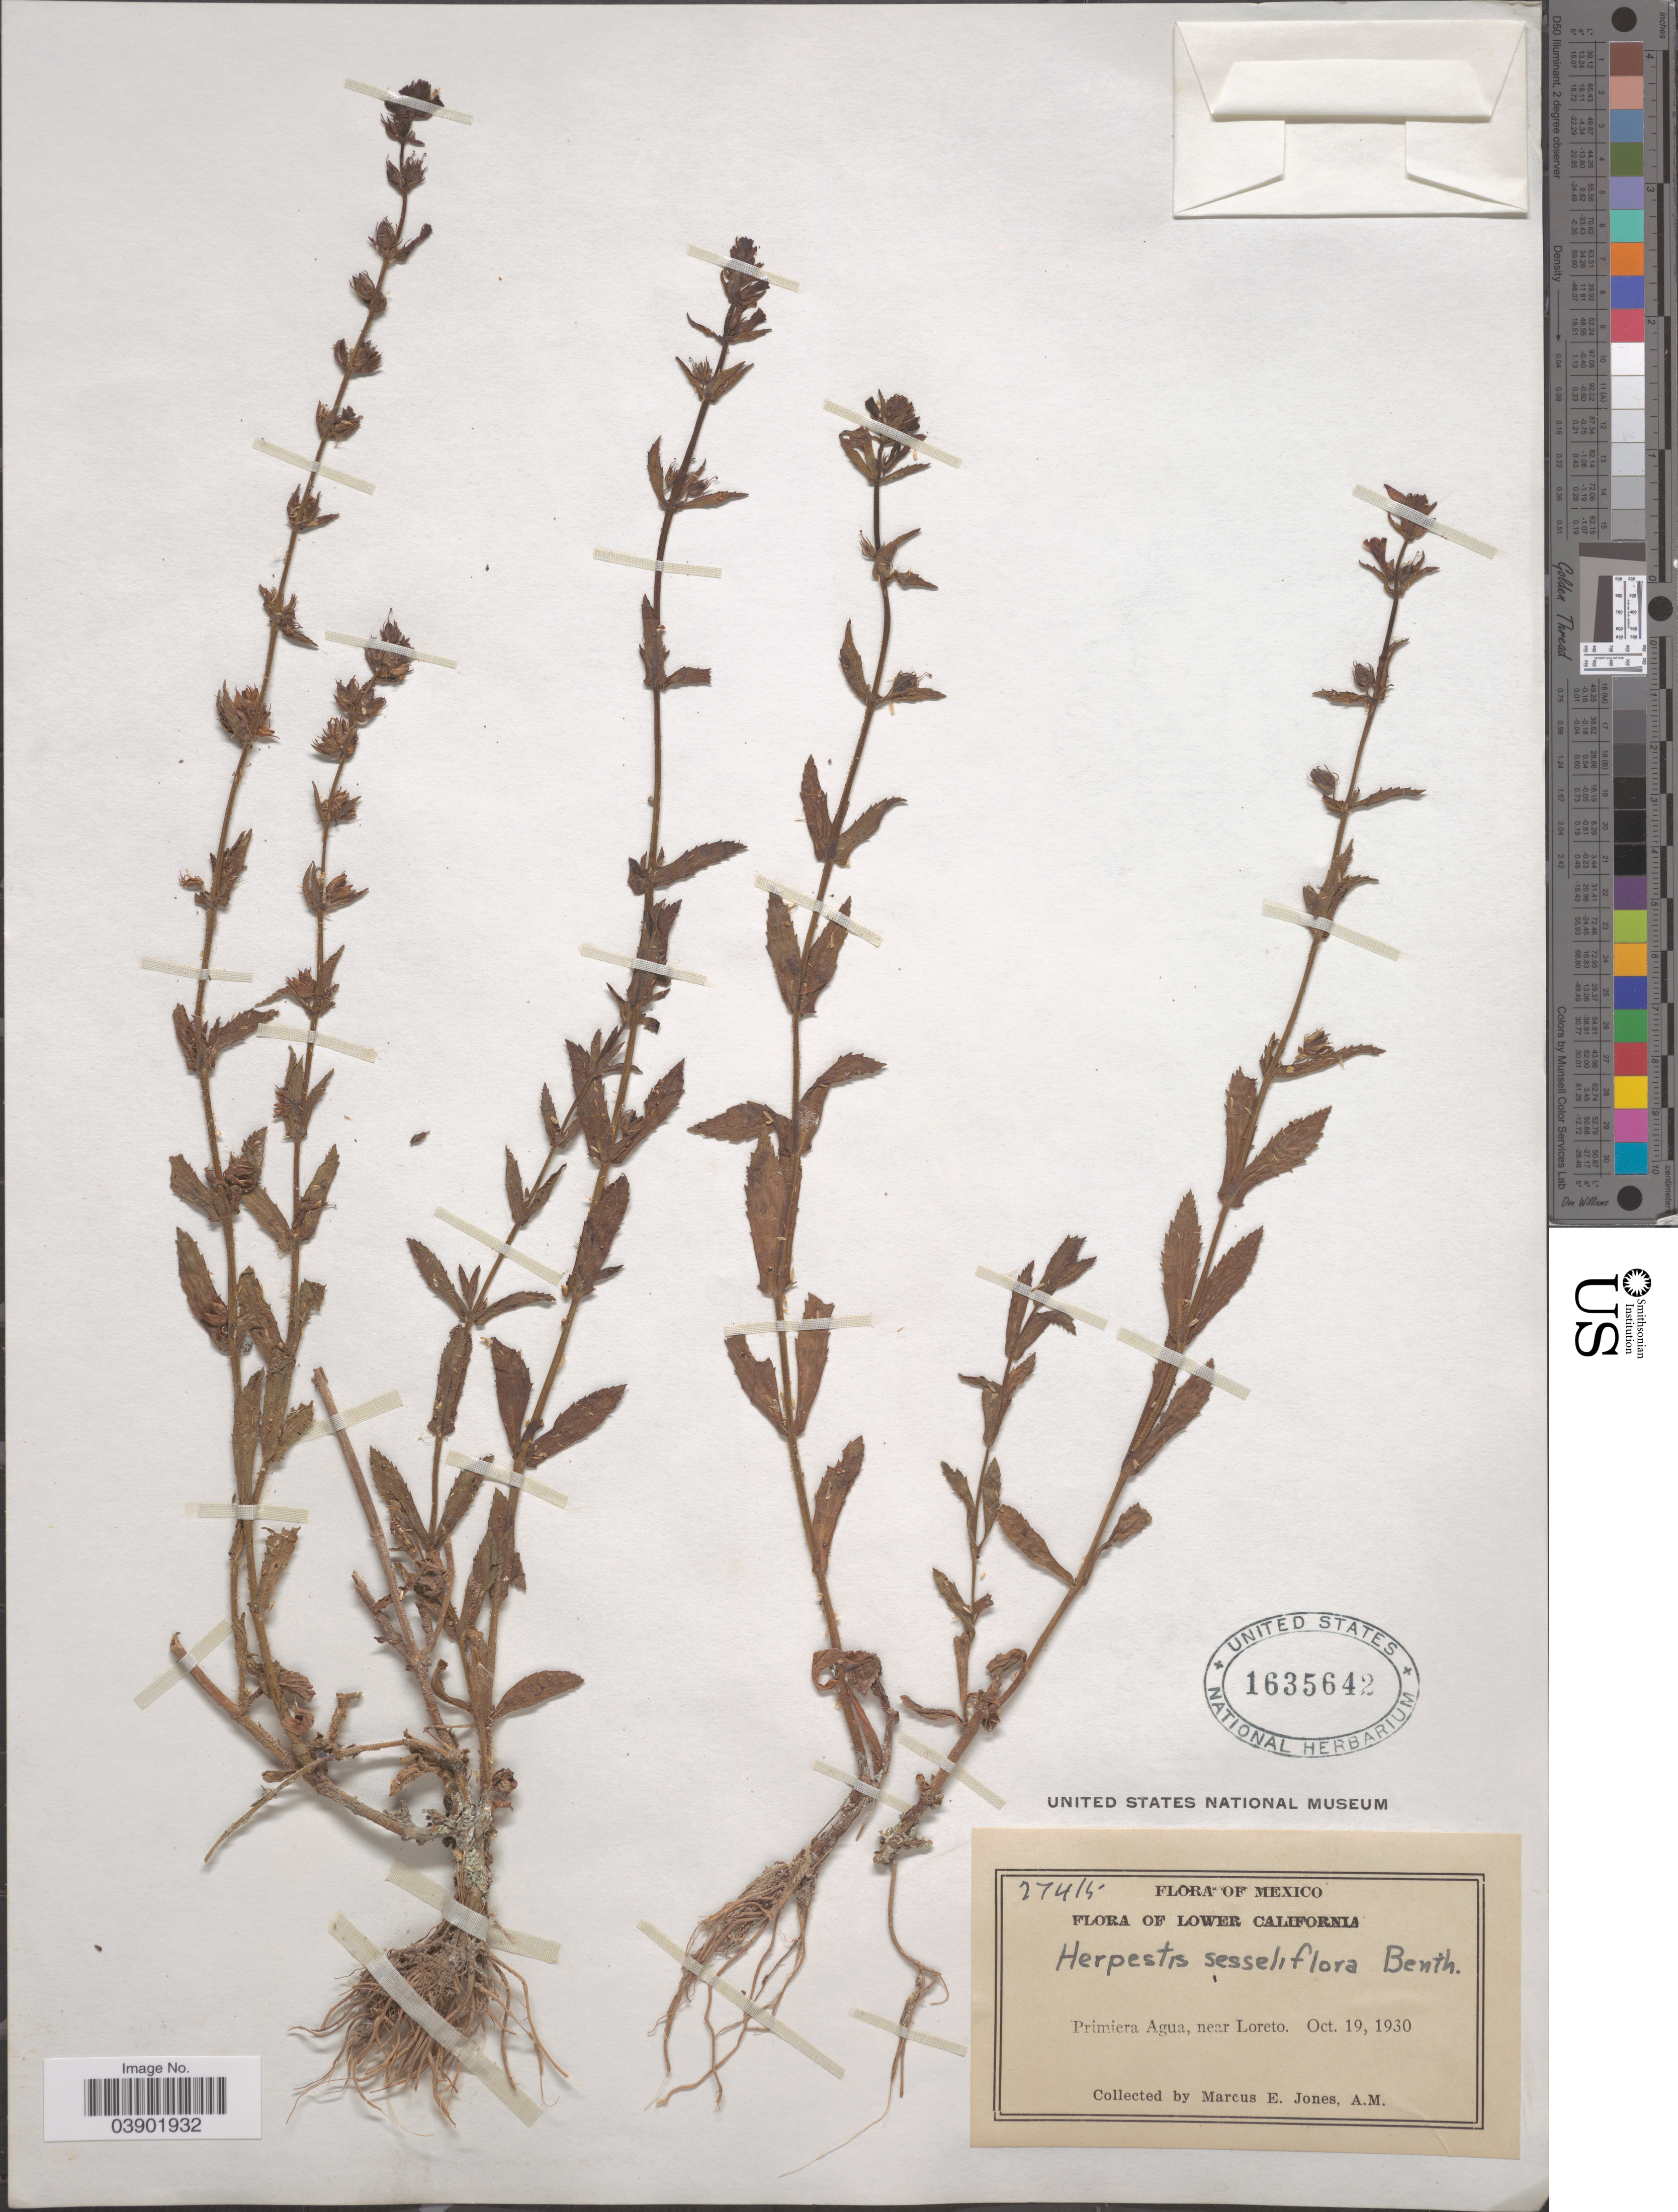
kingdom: Plantae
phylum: Tracheophyta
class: Magnoliopsida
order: Lamiales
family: Plantaginaceae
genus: Bacopa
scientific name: Bacopa sessiliflora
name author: (Benth.) Edwall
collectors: M. E. Jones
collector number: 27415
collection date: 1930-10-19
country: Mexico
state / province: Baja California Norte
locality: Lower California. Primiera Agua, near Loreto.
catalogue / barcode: US 1635642